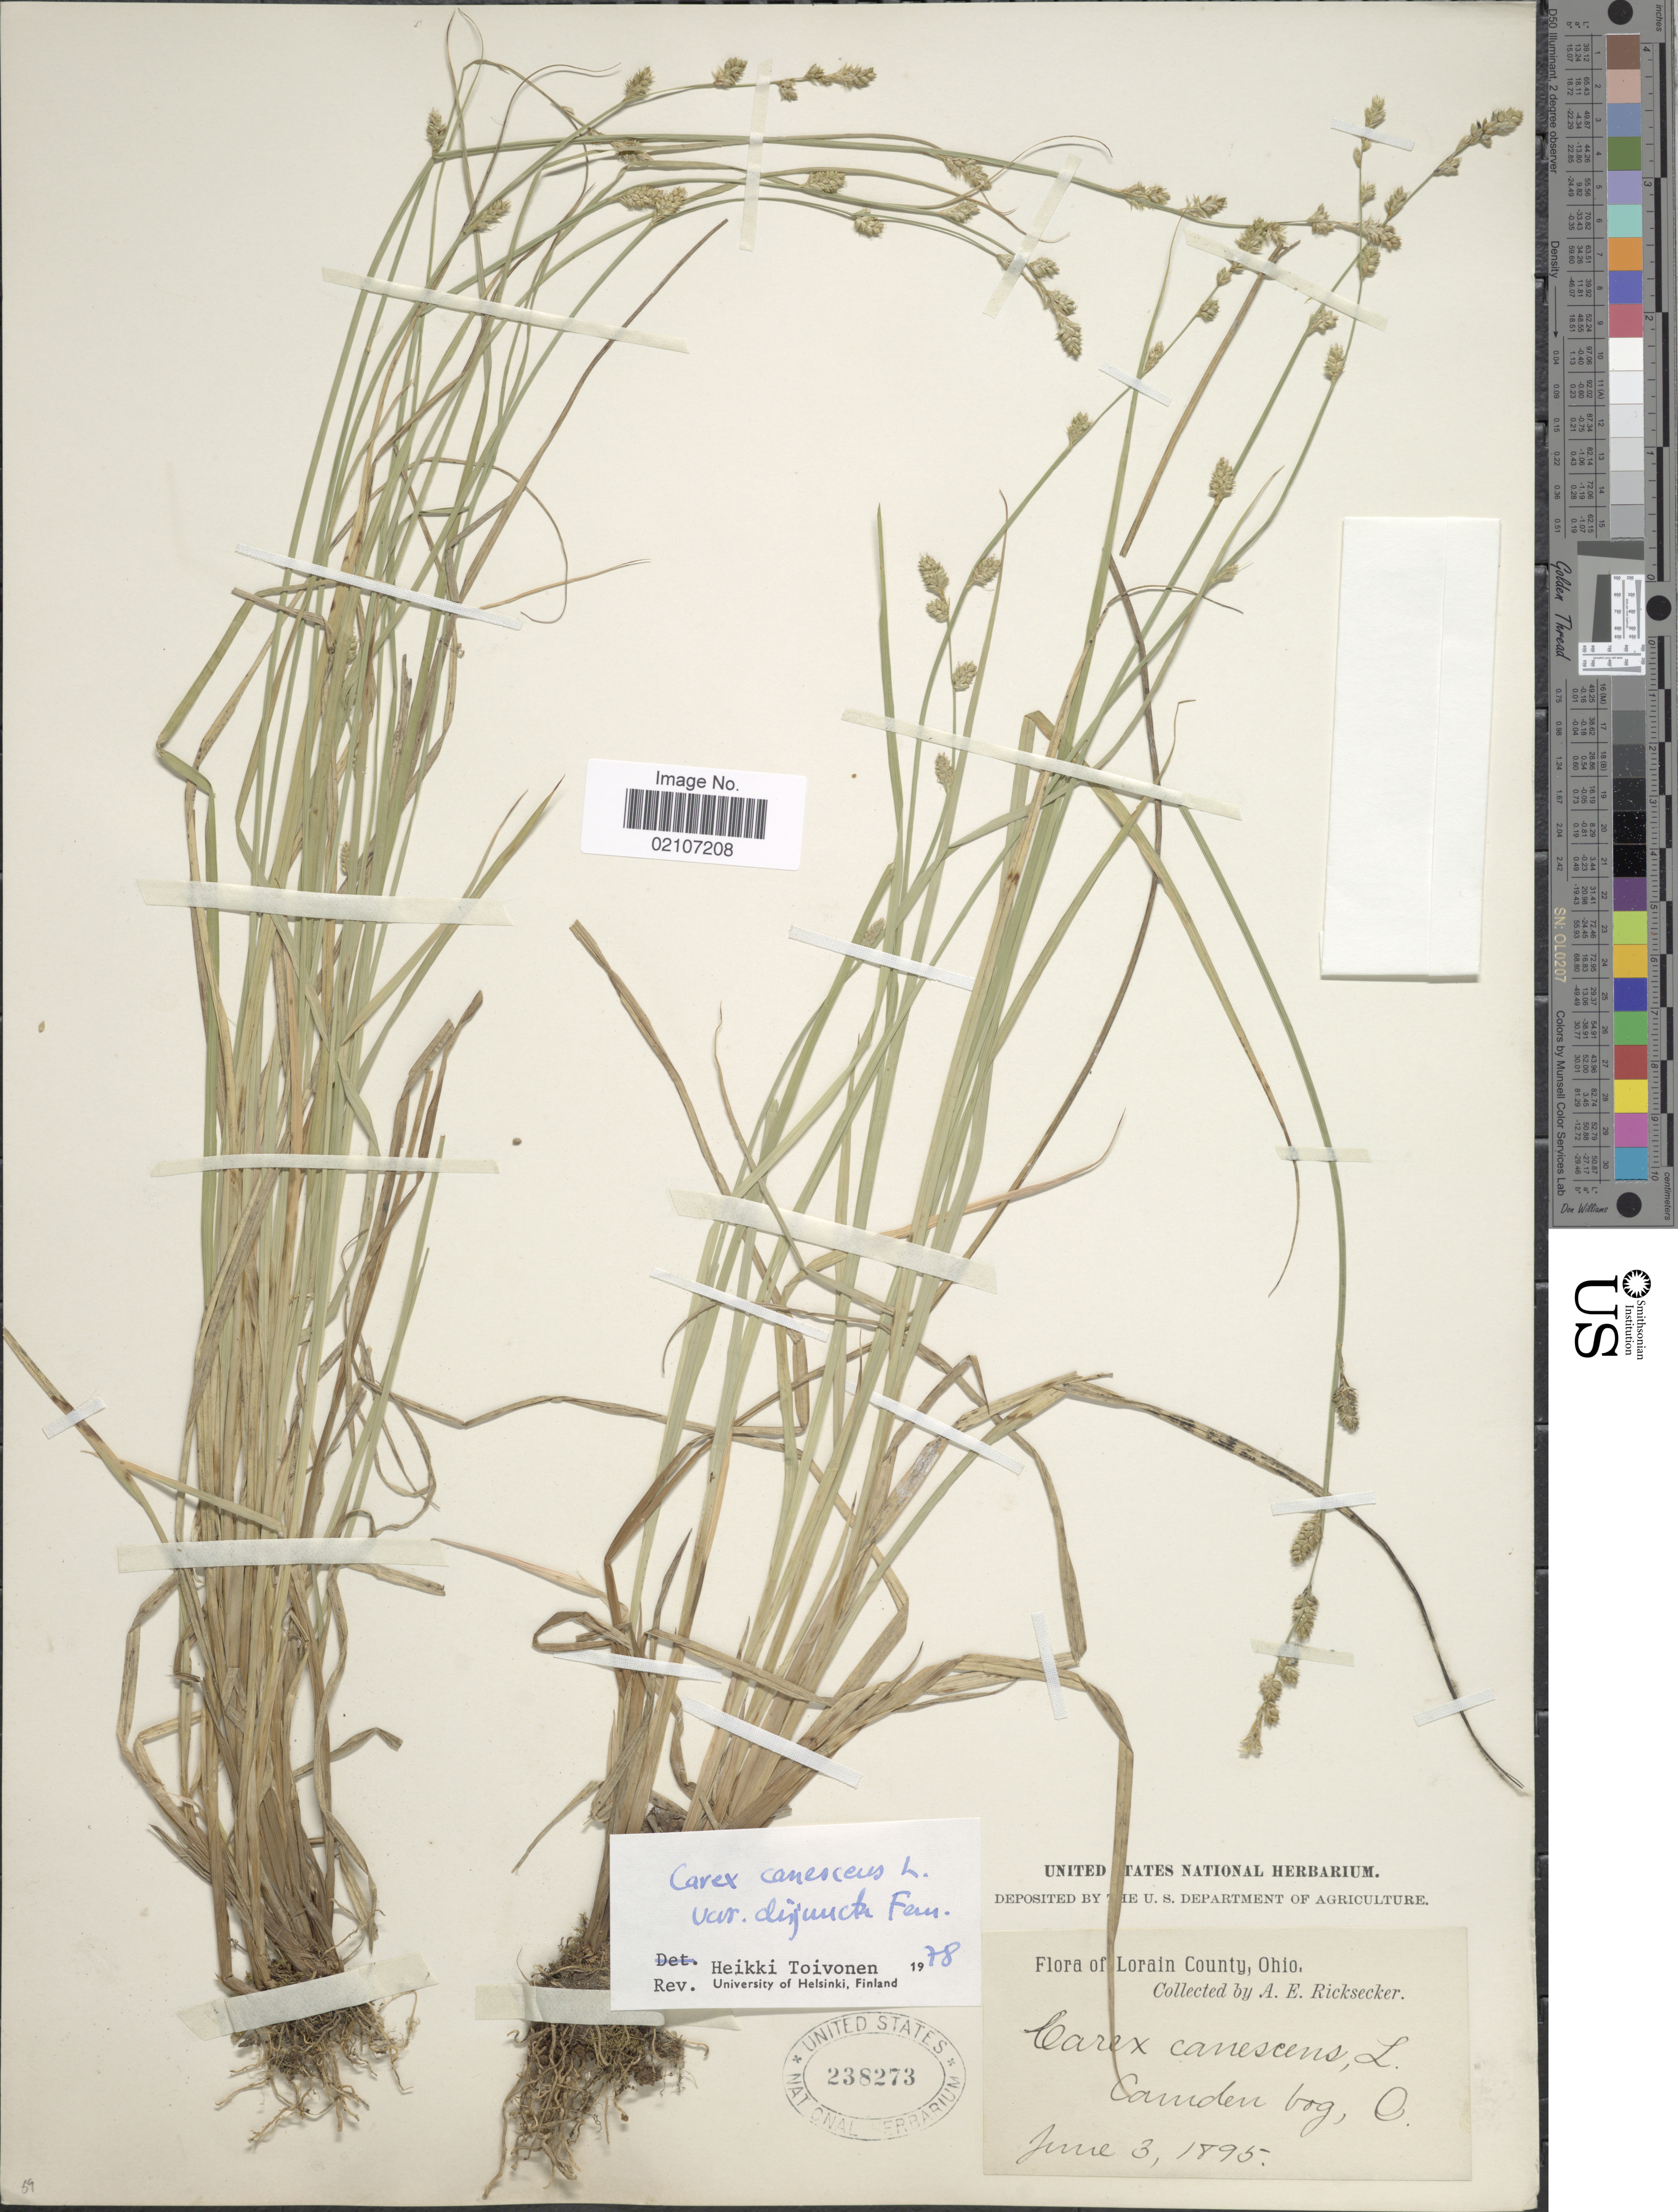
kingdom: Plantae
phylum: Tracheophyta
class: Liliopsida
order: Poales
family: Cyperaceae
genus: Carex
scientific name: Carex canescens var. disjuncta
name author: Fernald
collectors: A. E. Ricksecker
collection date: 1895-06-03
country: United States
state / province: Ohio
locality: Camden bog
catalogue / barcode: US 238273